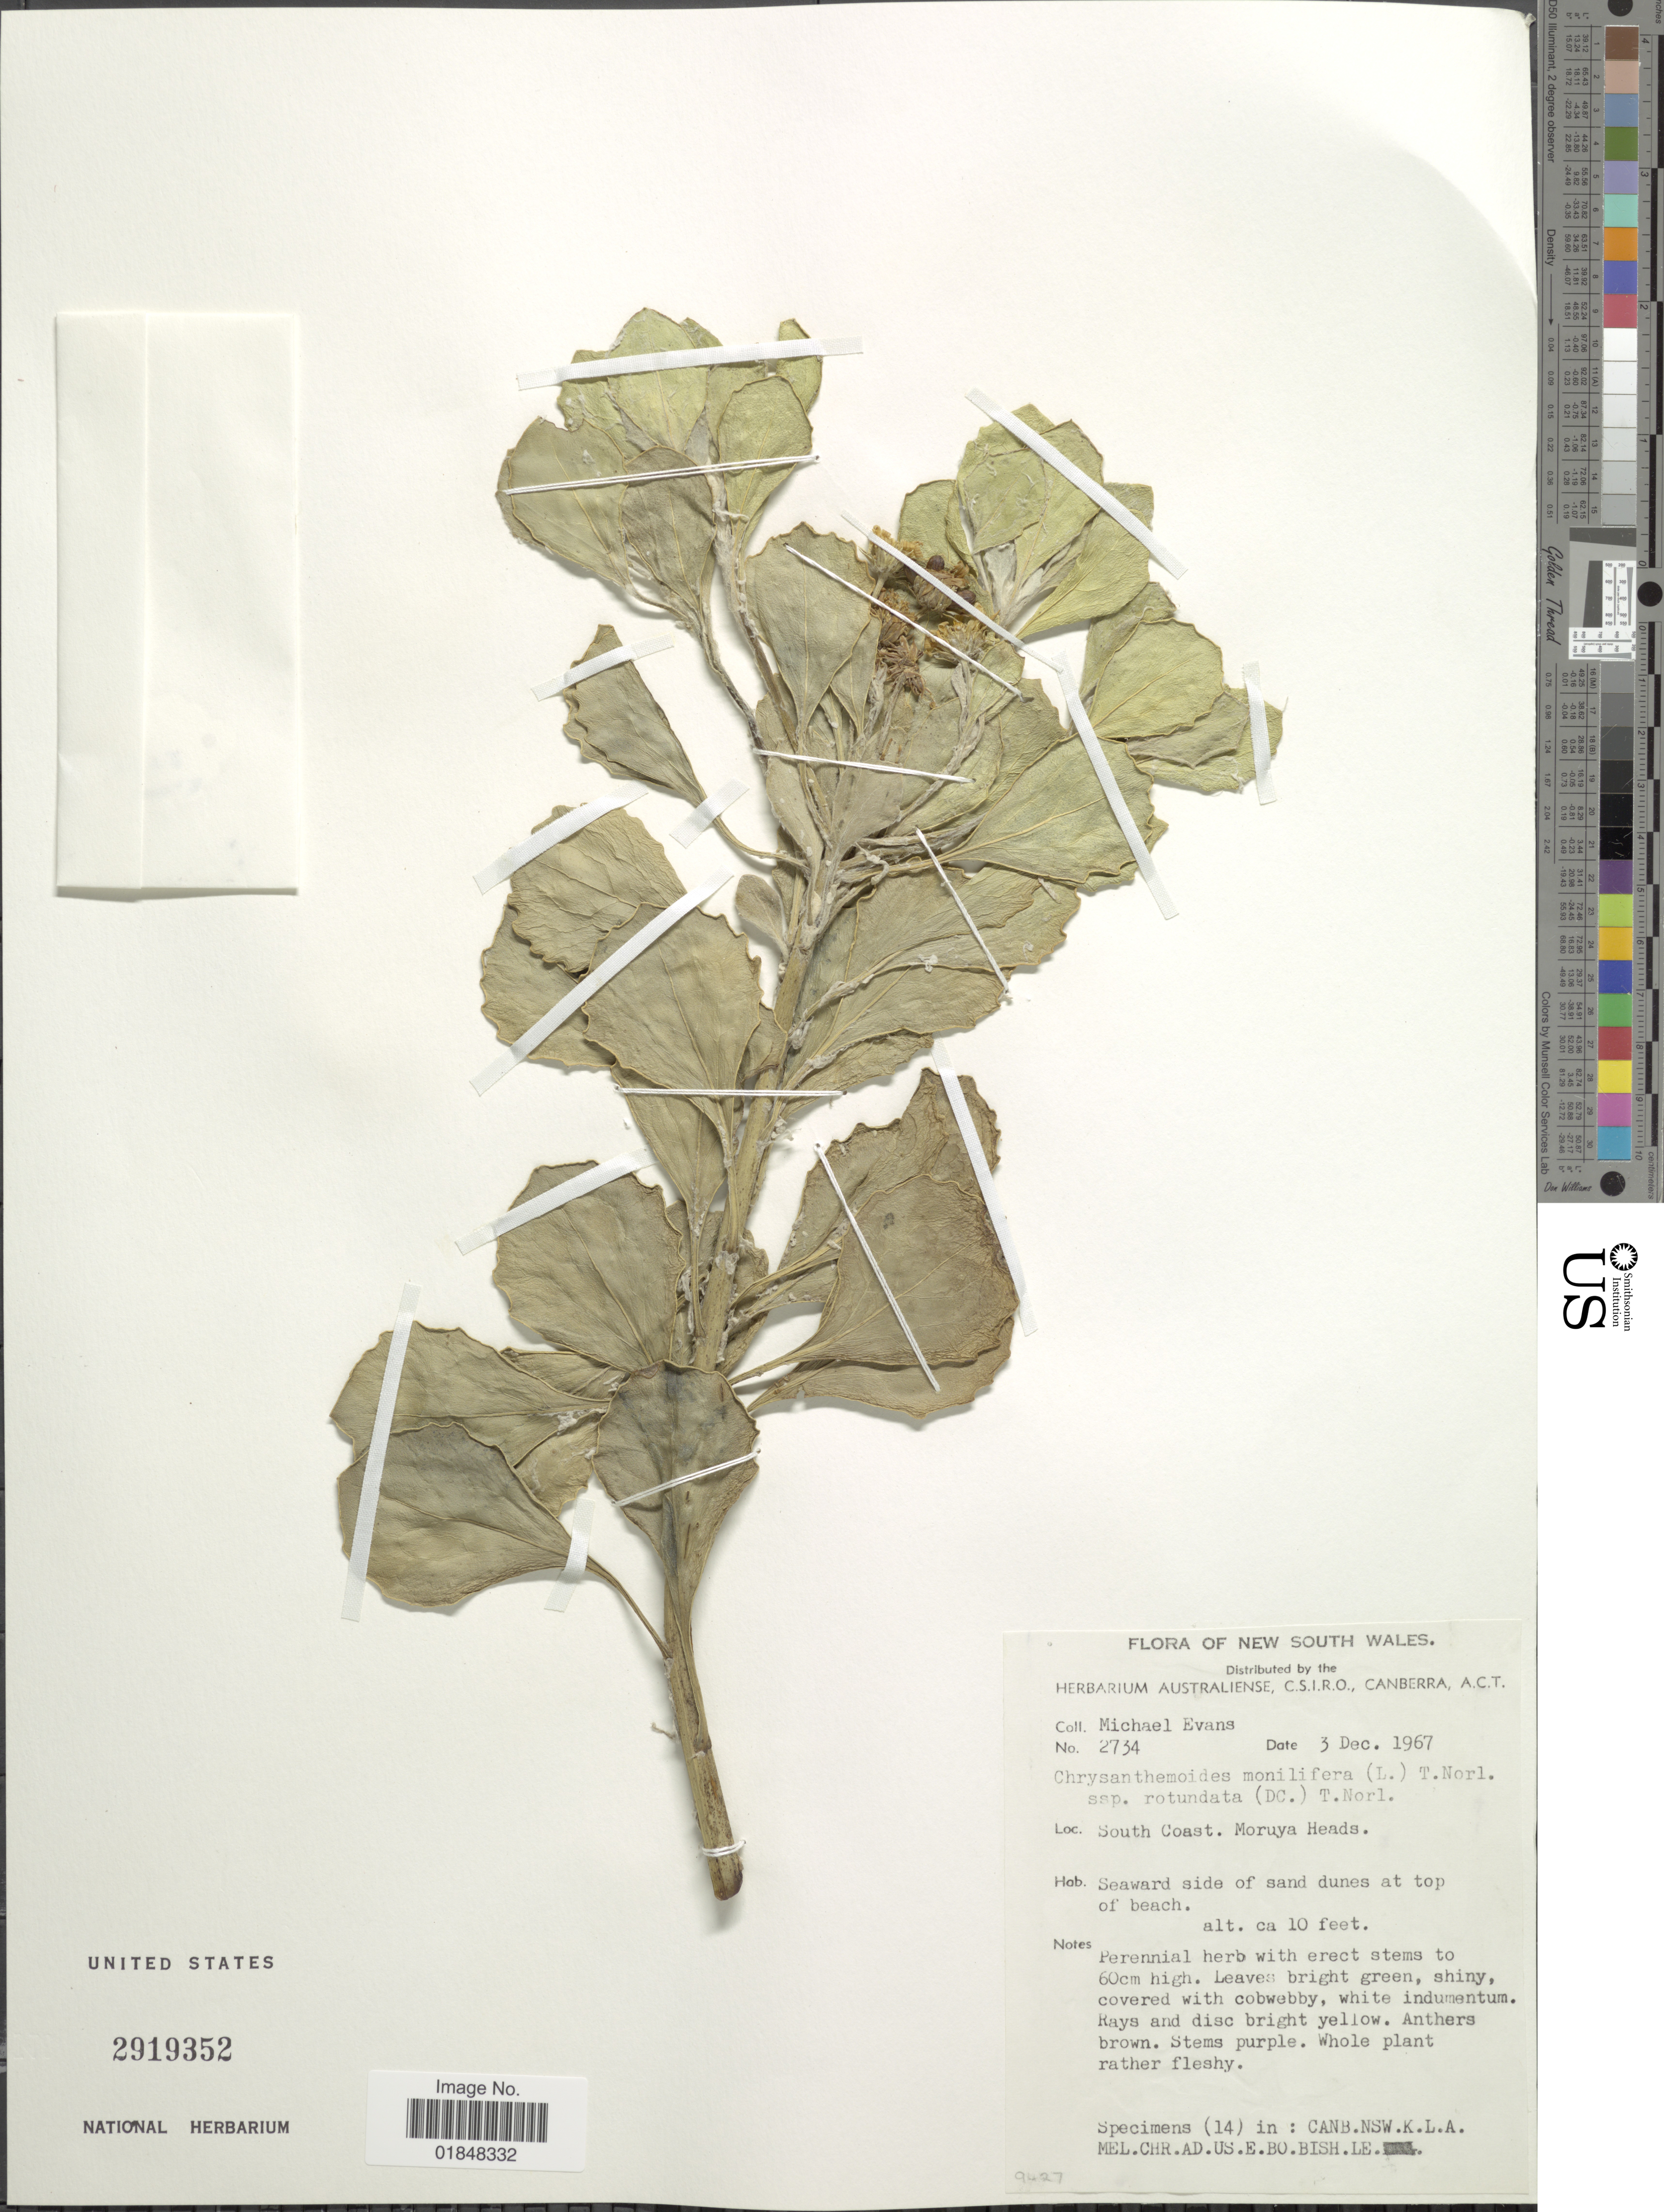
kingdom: Plantae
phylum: Tracheophyta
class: Magnoliopsida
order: Asterales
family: Asteraceae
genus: Chrysanthemoides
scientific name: Chrysanthemoides monilifera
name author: (L.) Norl.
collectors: M. Evans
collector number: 2734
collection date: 1967-12-03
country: Australia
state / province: New South Wales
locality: South Coast. Moruya Heads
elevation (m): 3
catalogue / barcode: US 2919352